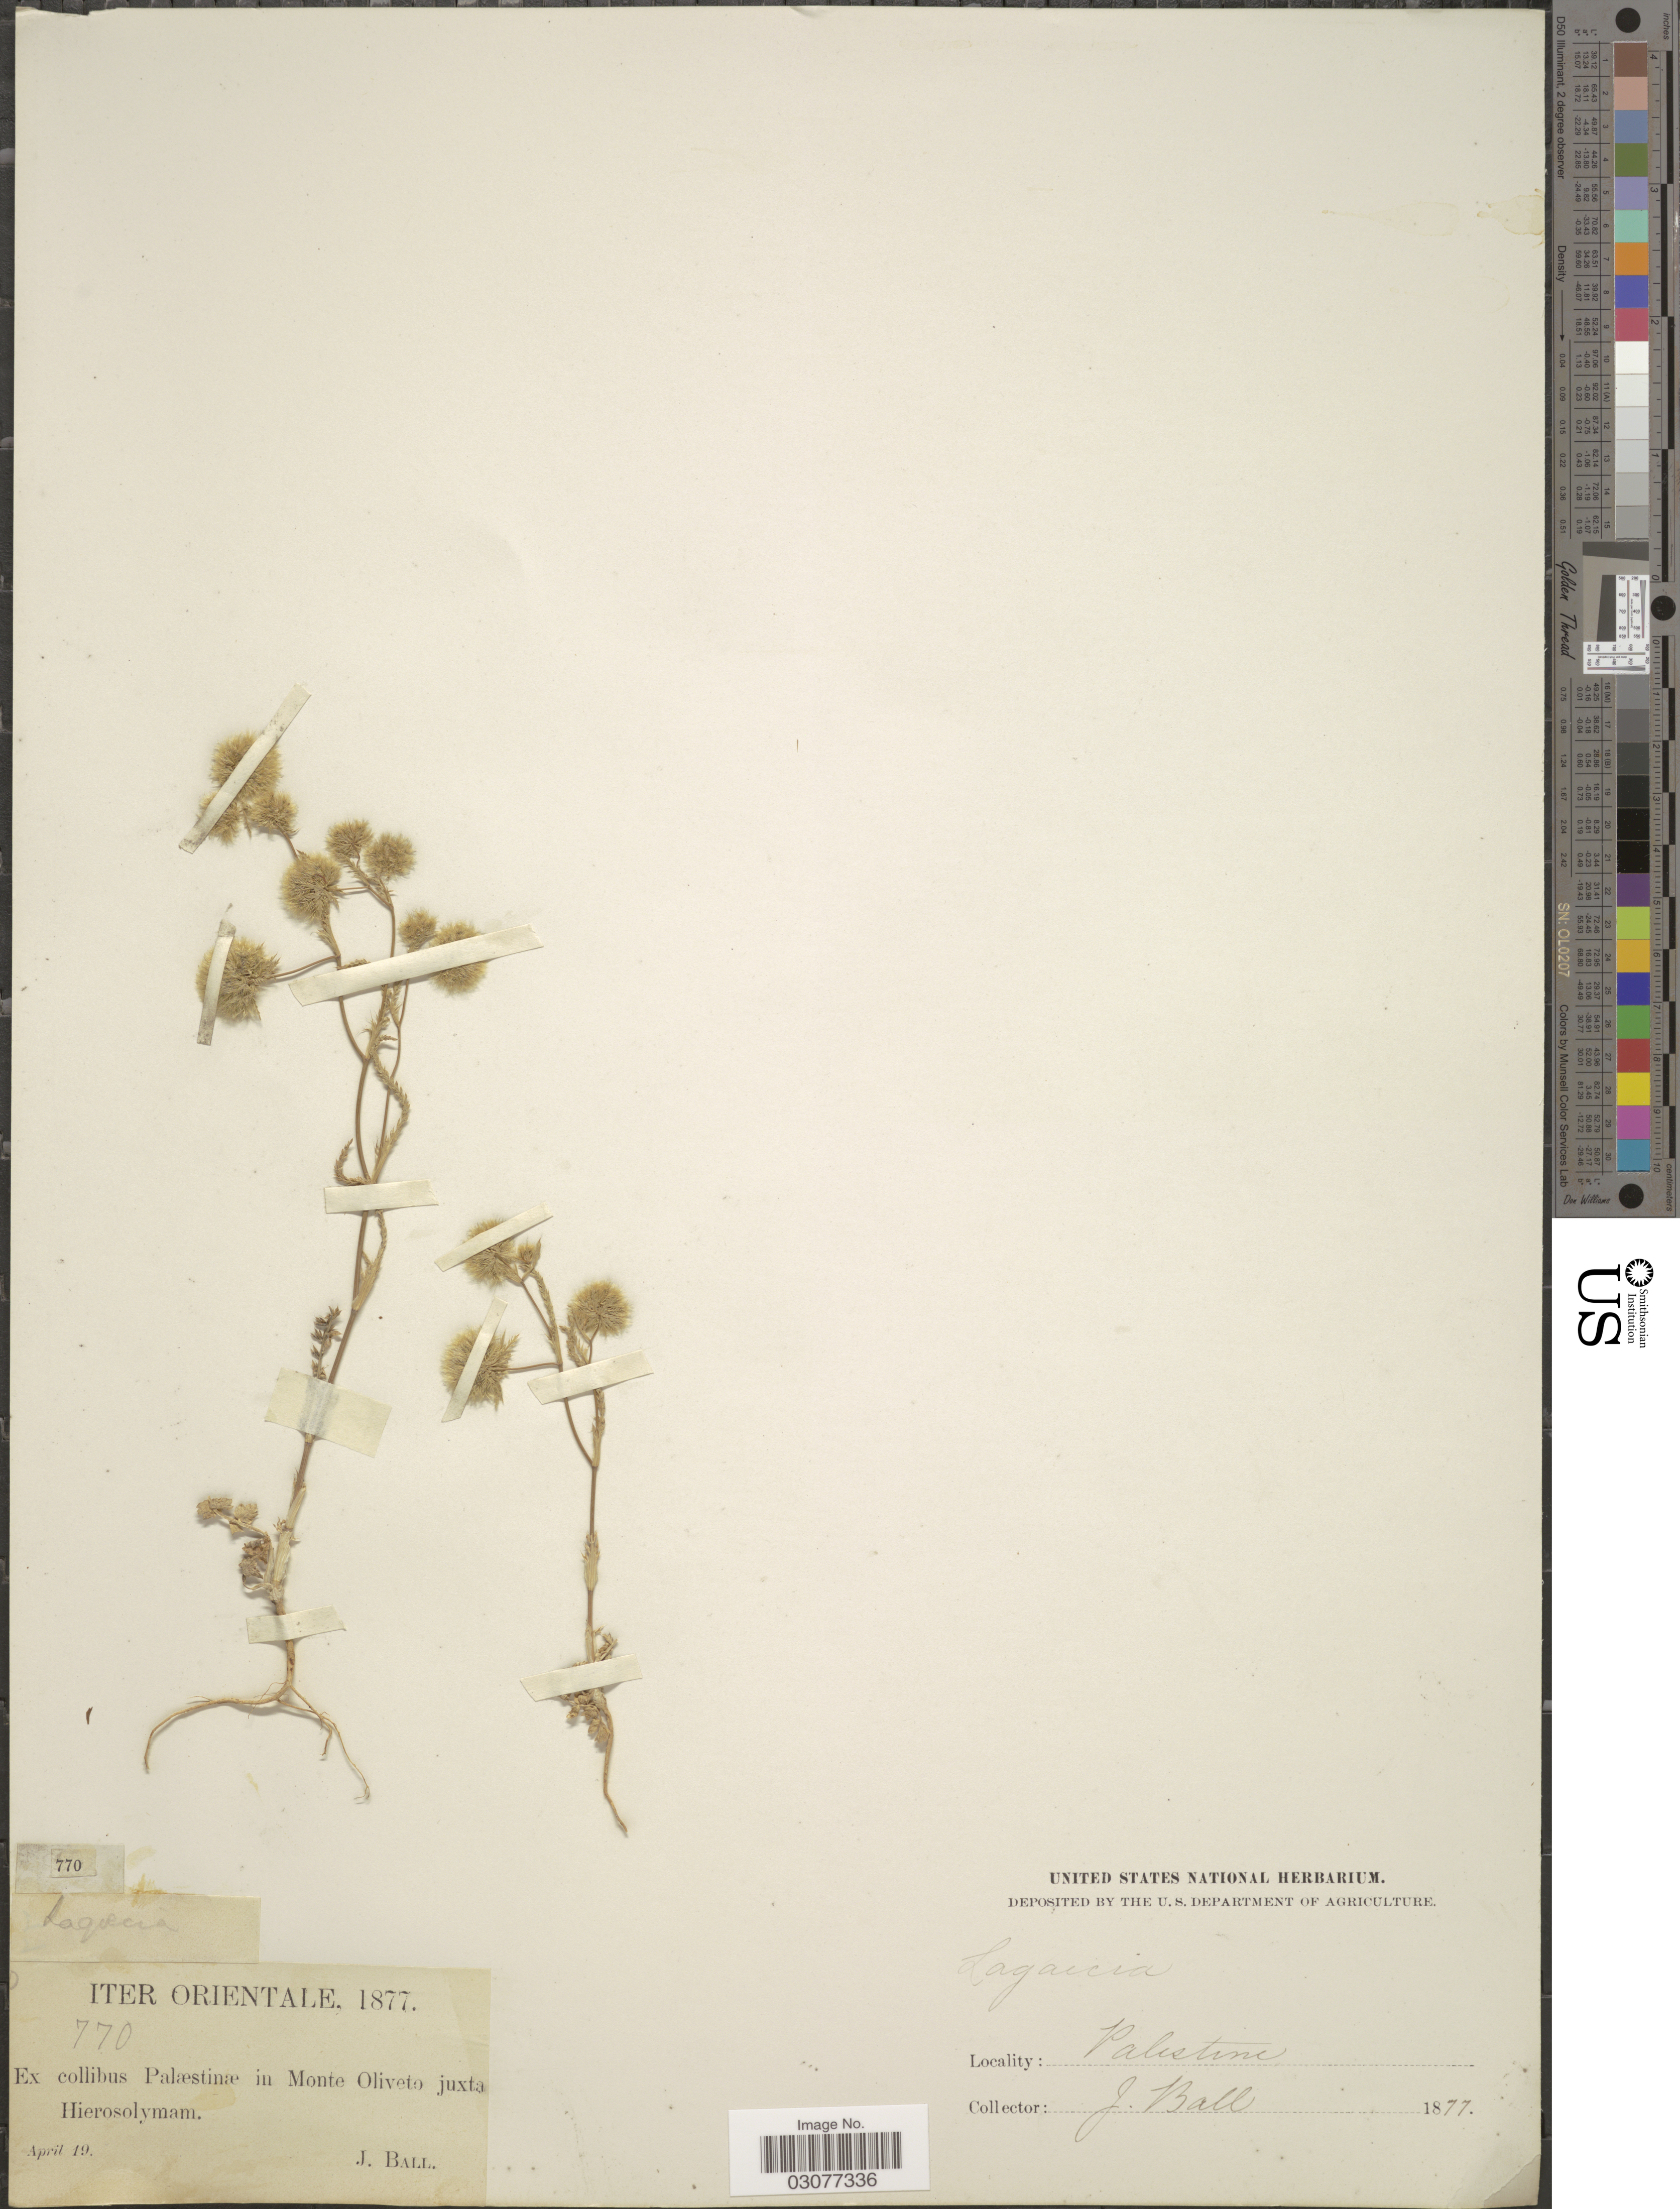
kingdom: Plantae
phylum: Tracheophyta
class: Magnoliopsida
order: Apiales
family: Apiaceae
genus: Lagoecia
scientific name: Lagoecia sp.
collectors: J. Ball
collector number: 770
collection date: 1877-04-19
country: Israel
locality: Iter Orientale, Ex collibus Palæstinæ in Monte Oliveto juxta Hierosolymam. Palestine.